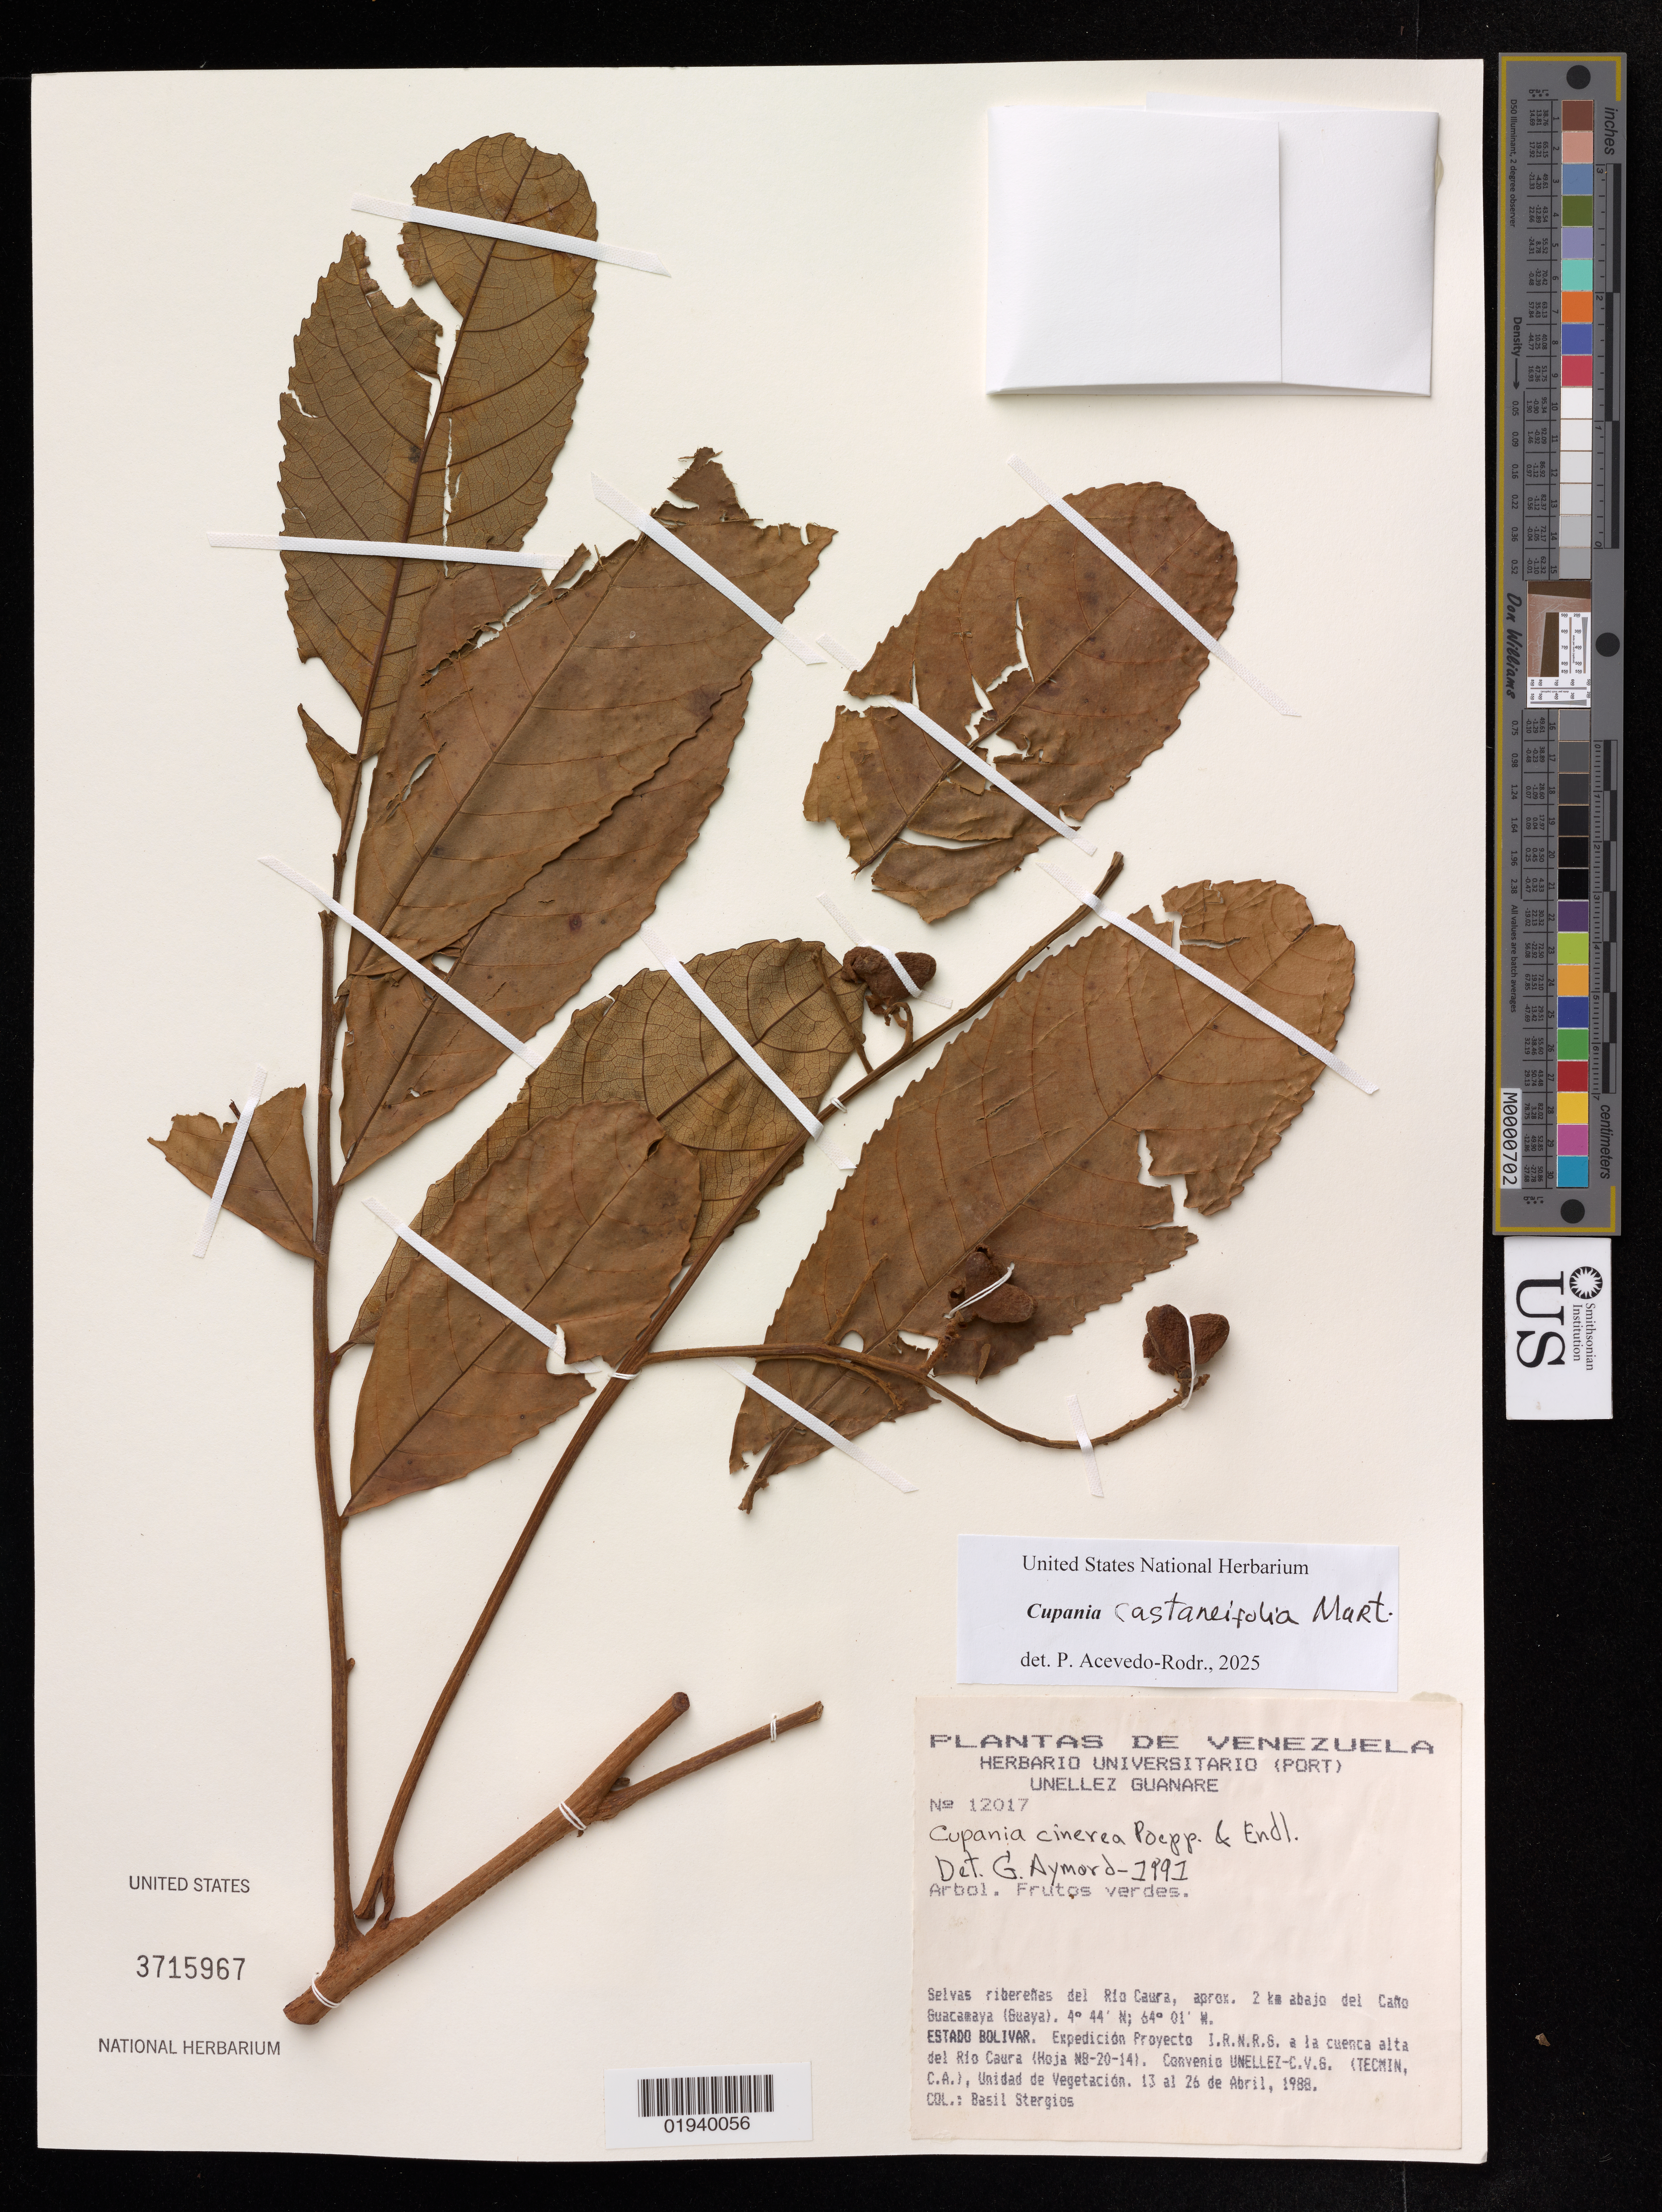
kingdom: Plantae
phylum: Tracheophyta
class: Magnoliopsida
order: Sapindales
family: Sapindaceae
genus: Cupania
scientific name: Cupania castaneifolia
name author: Mart.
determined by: Acevedo-Rodriguez, P., (US), Smithsonian Institution - National Museum of Natural History (UNITED STATES)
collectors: B. G. Stergios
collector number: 12017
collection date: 1988-04-13/1988-04-26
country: Venezuela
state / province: Bolivar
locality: Río Caura, aprox. 2 km abajo del Caño Guacamaya (Guaya)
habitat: Selvas ribereñas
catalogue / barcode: US 3715967